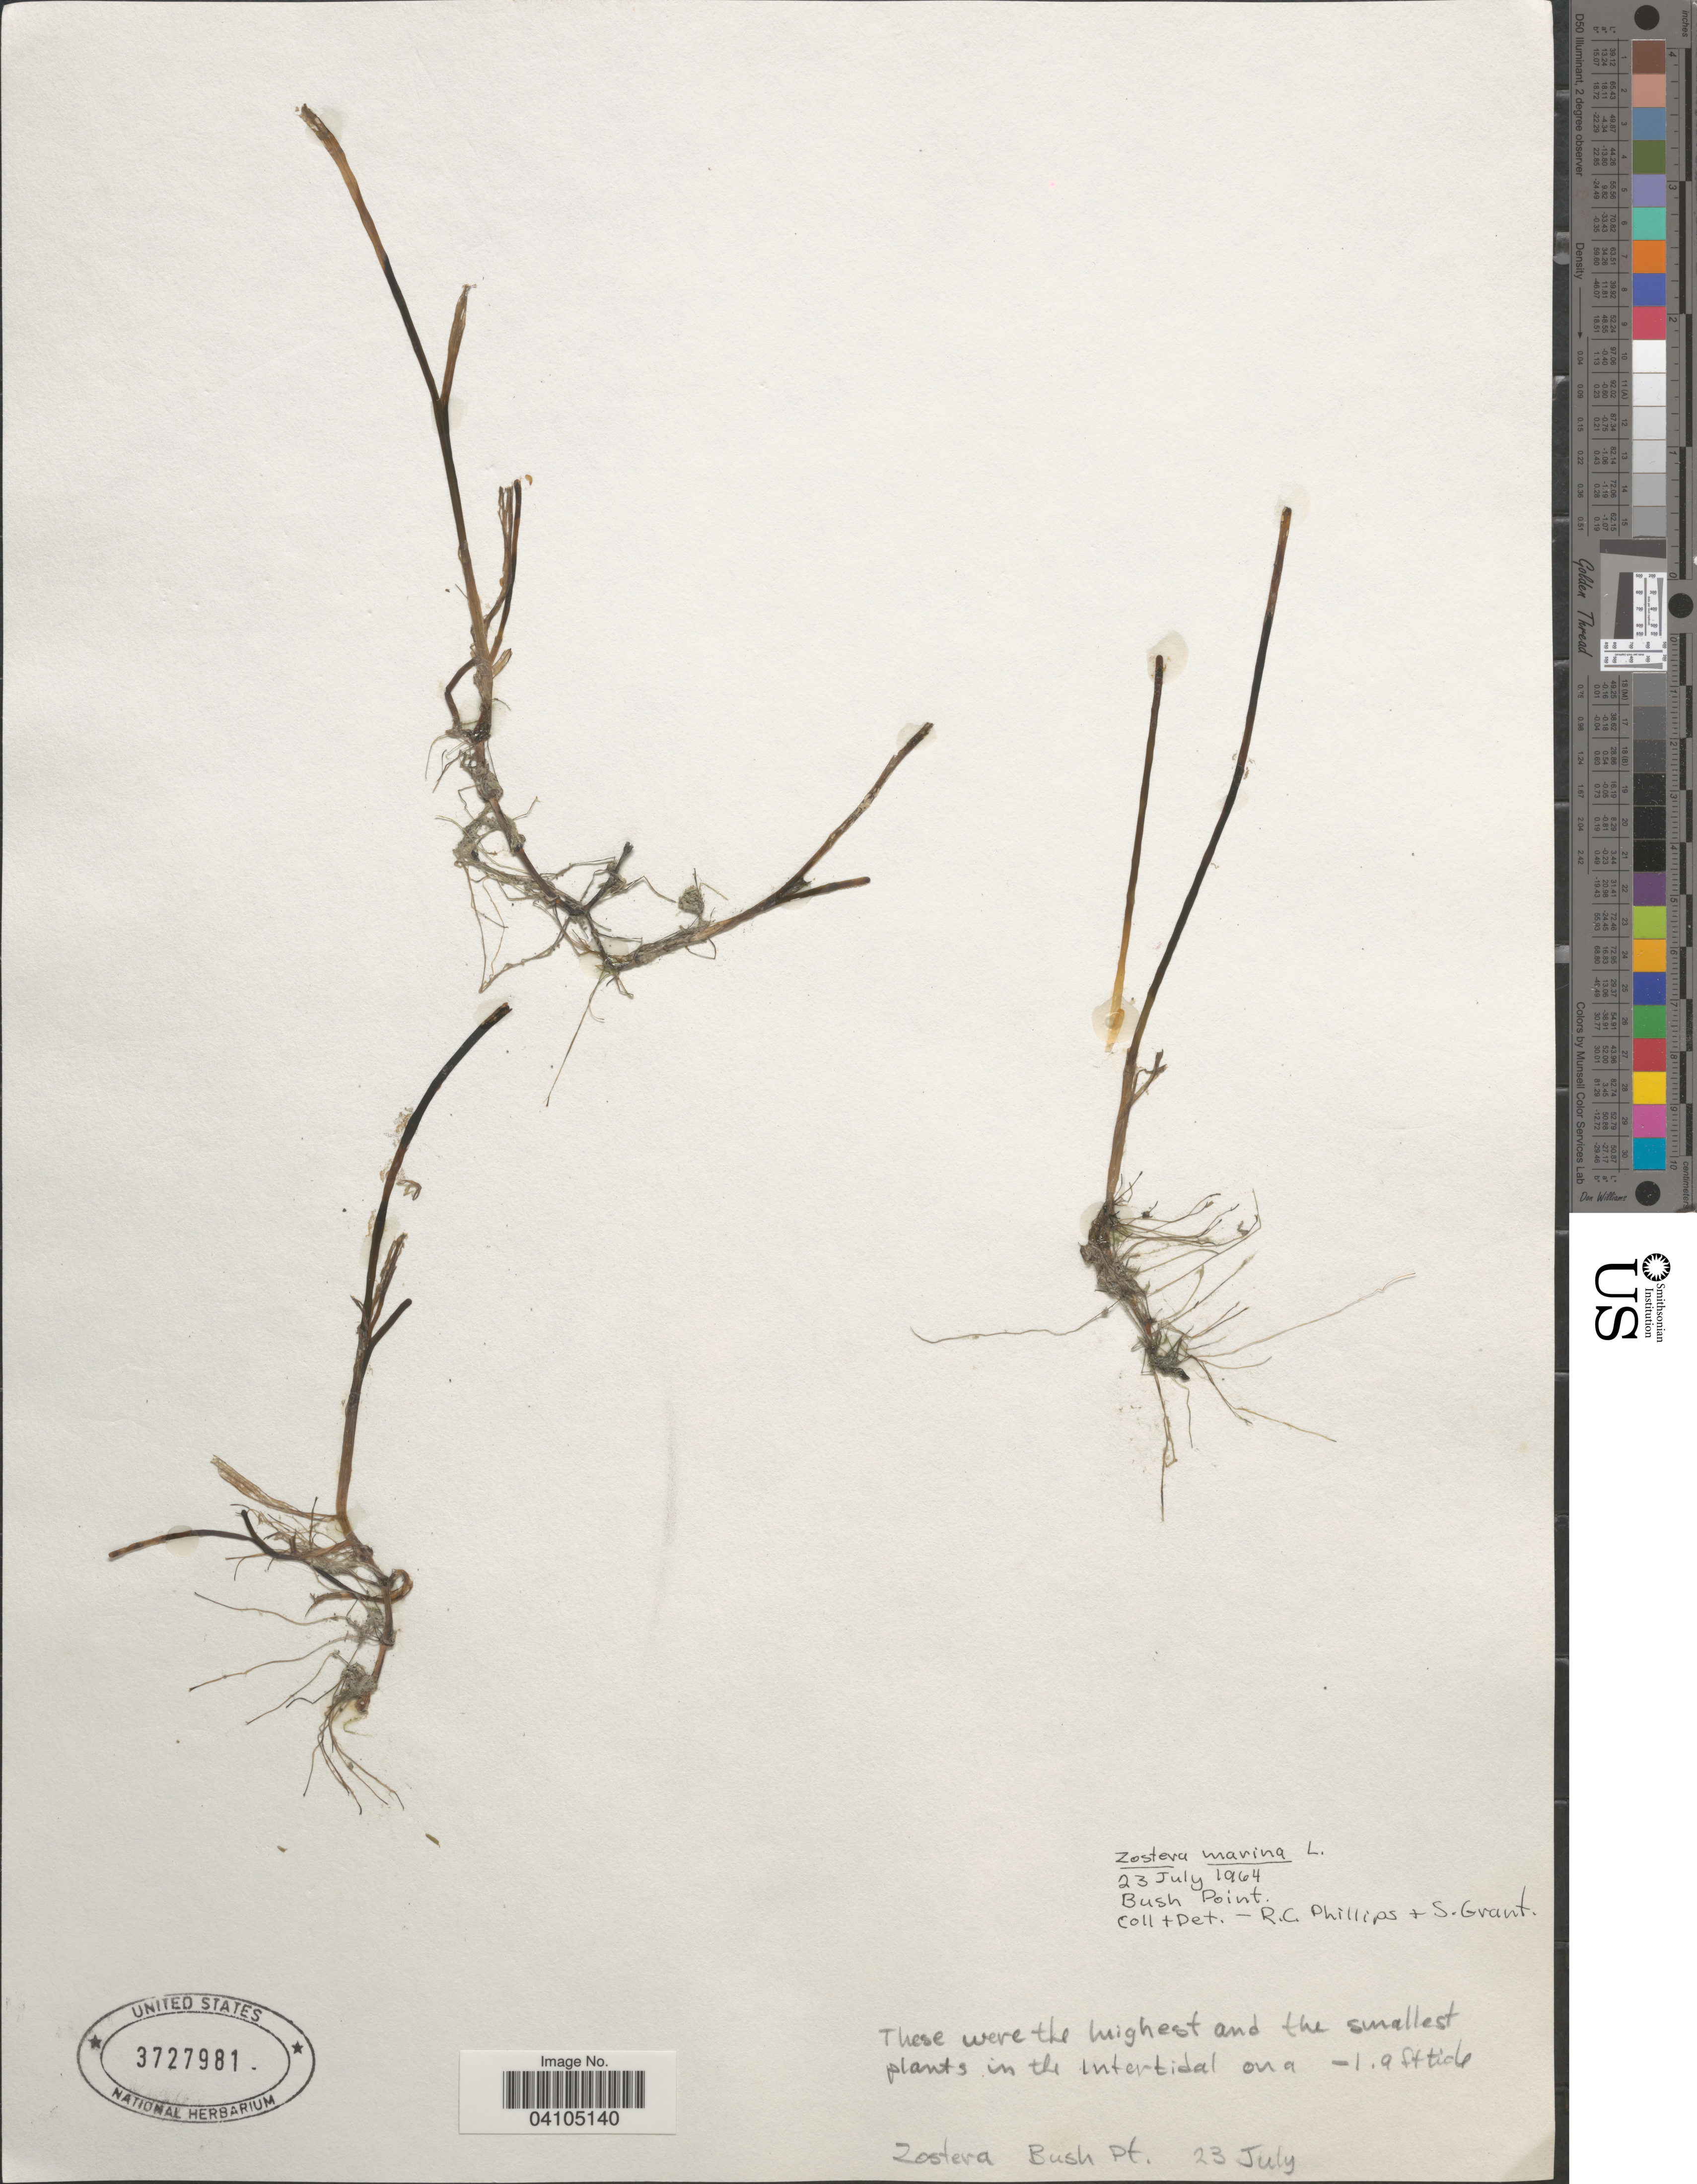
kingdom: Plantae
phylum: Tracheophyta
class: Liliopsida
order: Alismatales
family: Zosteraceae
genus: Zostera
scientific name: Zostera marina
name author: L.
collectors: R. C. Phillips & S. Grant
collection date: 1964-07-23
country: United States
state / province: Washington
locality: Bush Point.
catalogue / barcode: US 3727981